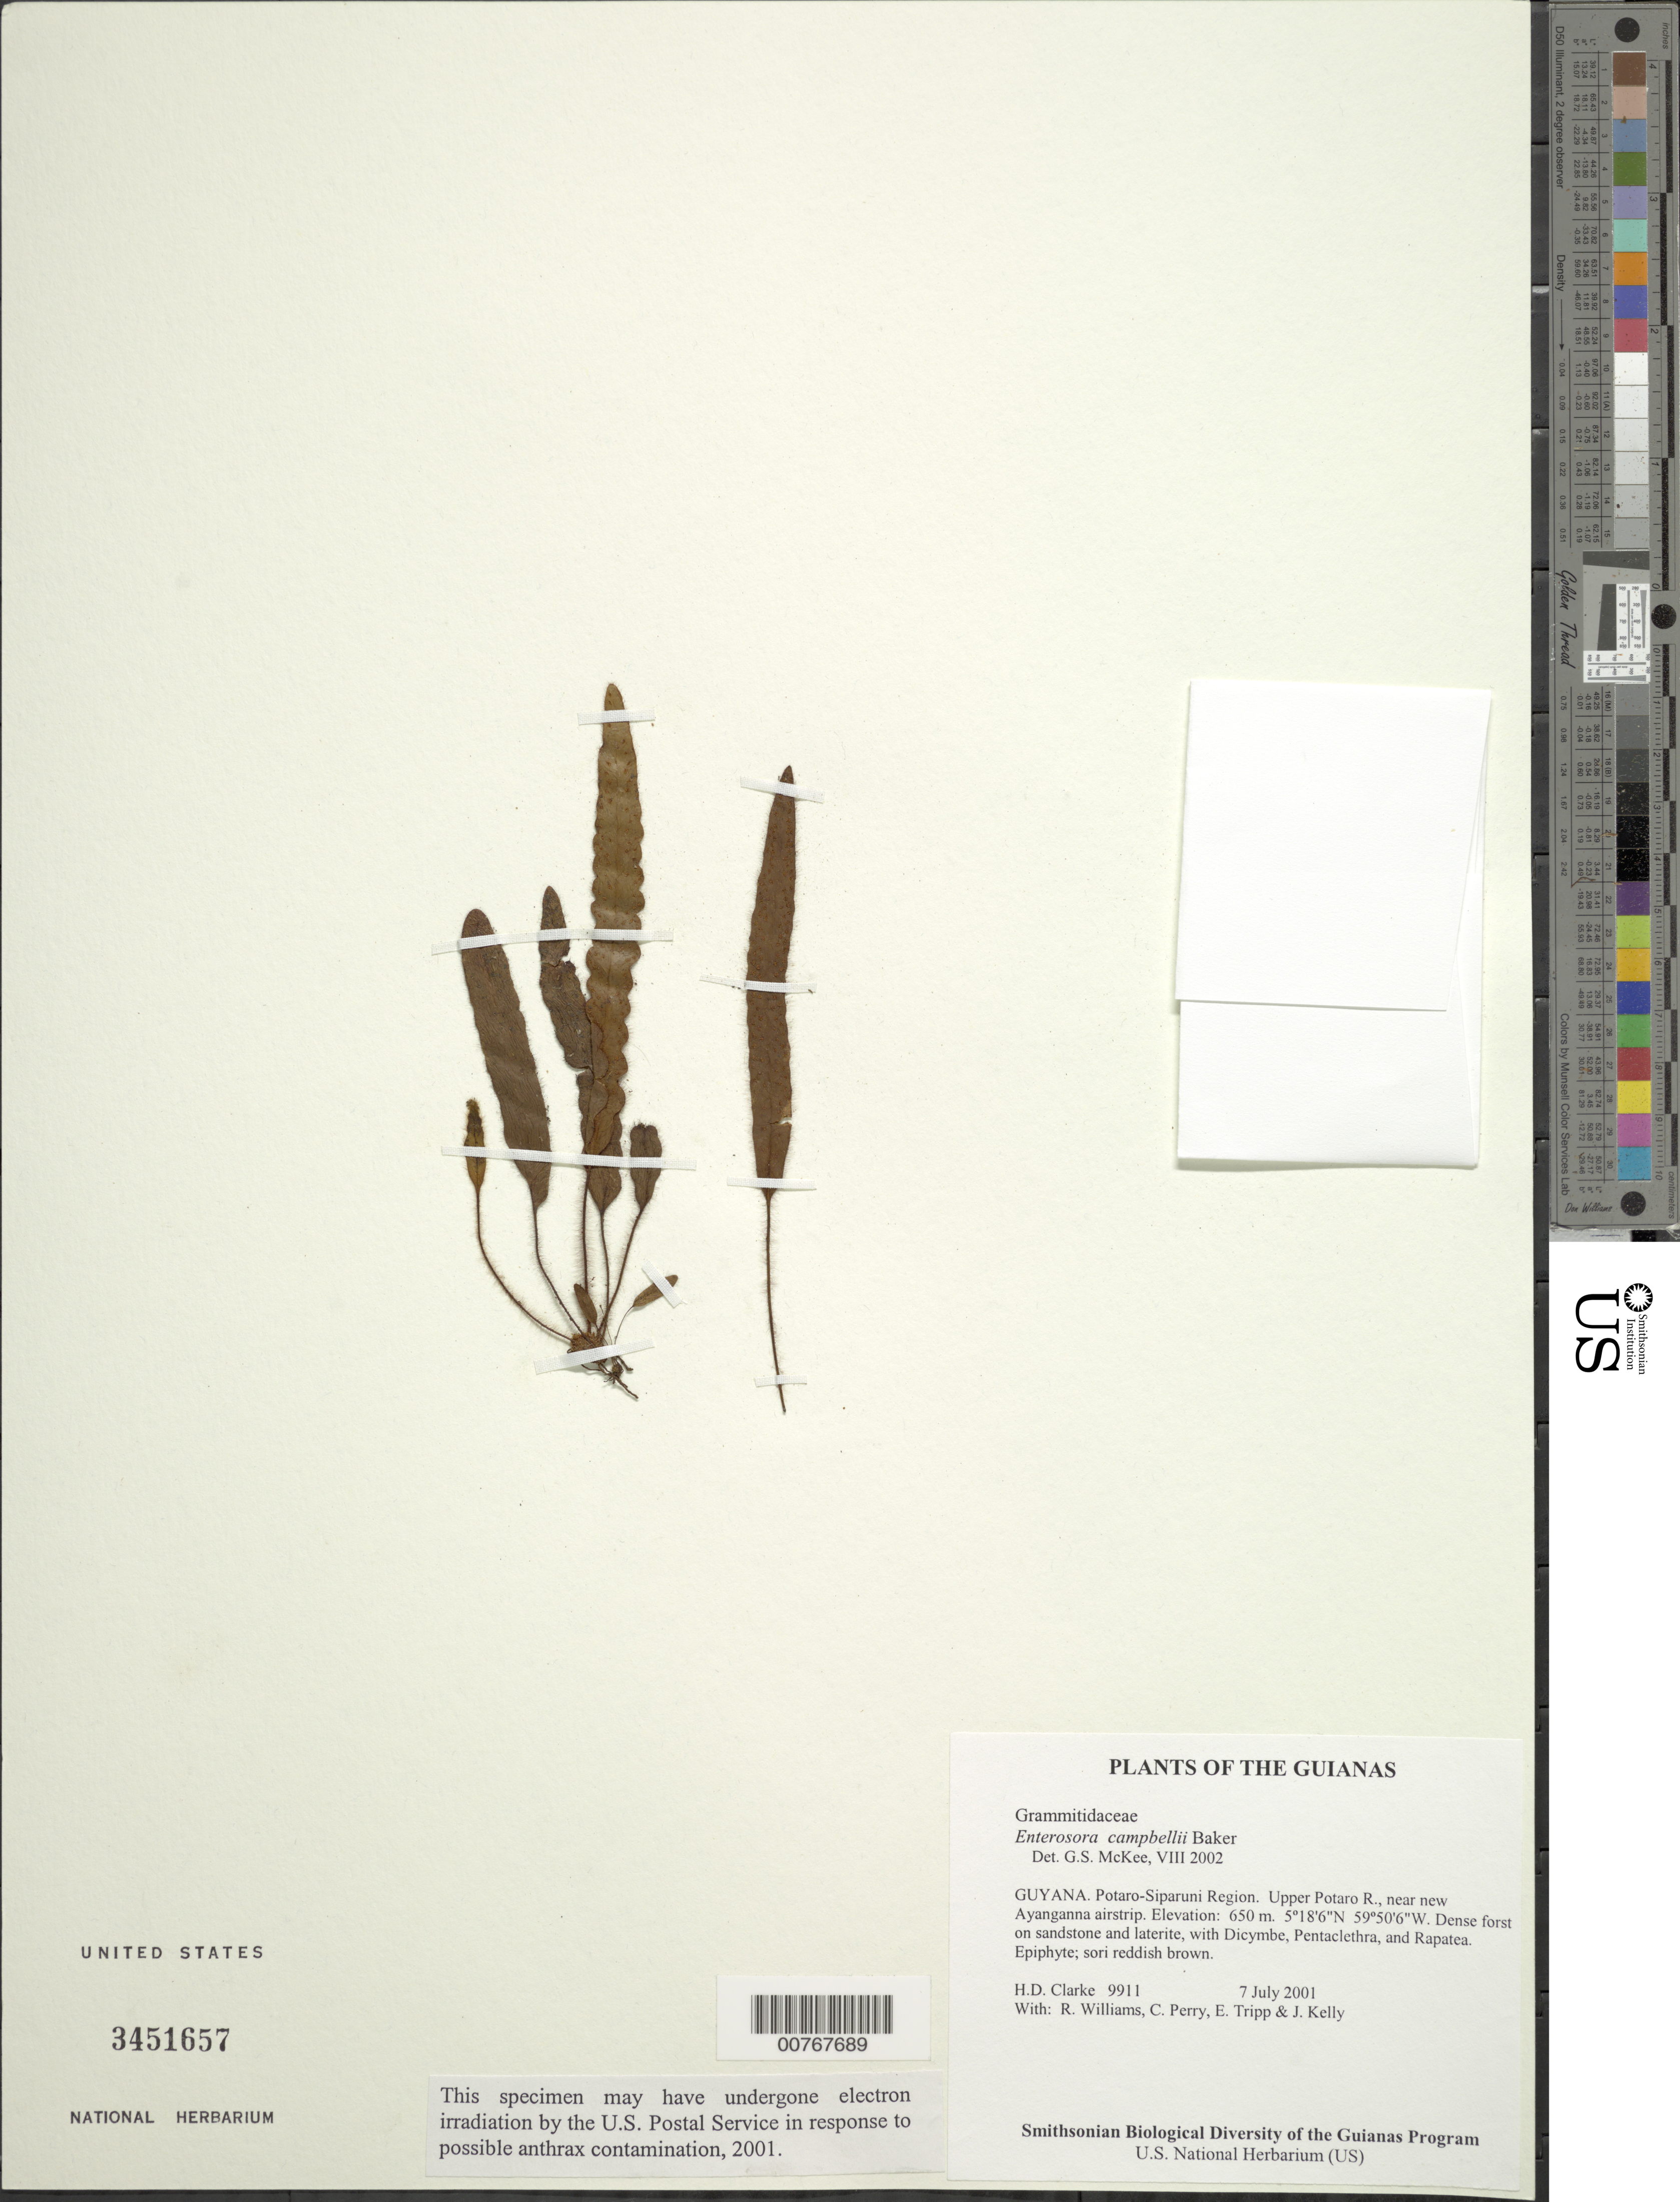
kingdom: Plantae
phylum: Tracheophyta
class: Polypodiopsida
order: Polypodiales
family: Polypodiaceae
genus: Enterosora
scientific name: Enterosora campbellii subsp. campbellii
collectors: H. D. Clarke, R. Williams, C. Perry, E. Tripp & J. Kelly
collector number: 9911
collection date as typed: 7 July 2001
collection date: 2001-07-07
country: Guyana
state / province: Potaro-Siparuni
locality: Upper Potaro R., near new Ayanganna airstrip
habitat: Dense forest on sandstone and laterite, with Dicymbe, Pentaclethra, and Rapatea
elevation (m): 650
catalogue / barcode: US 3451657